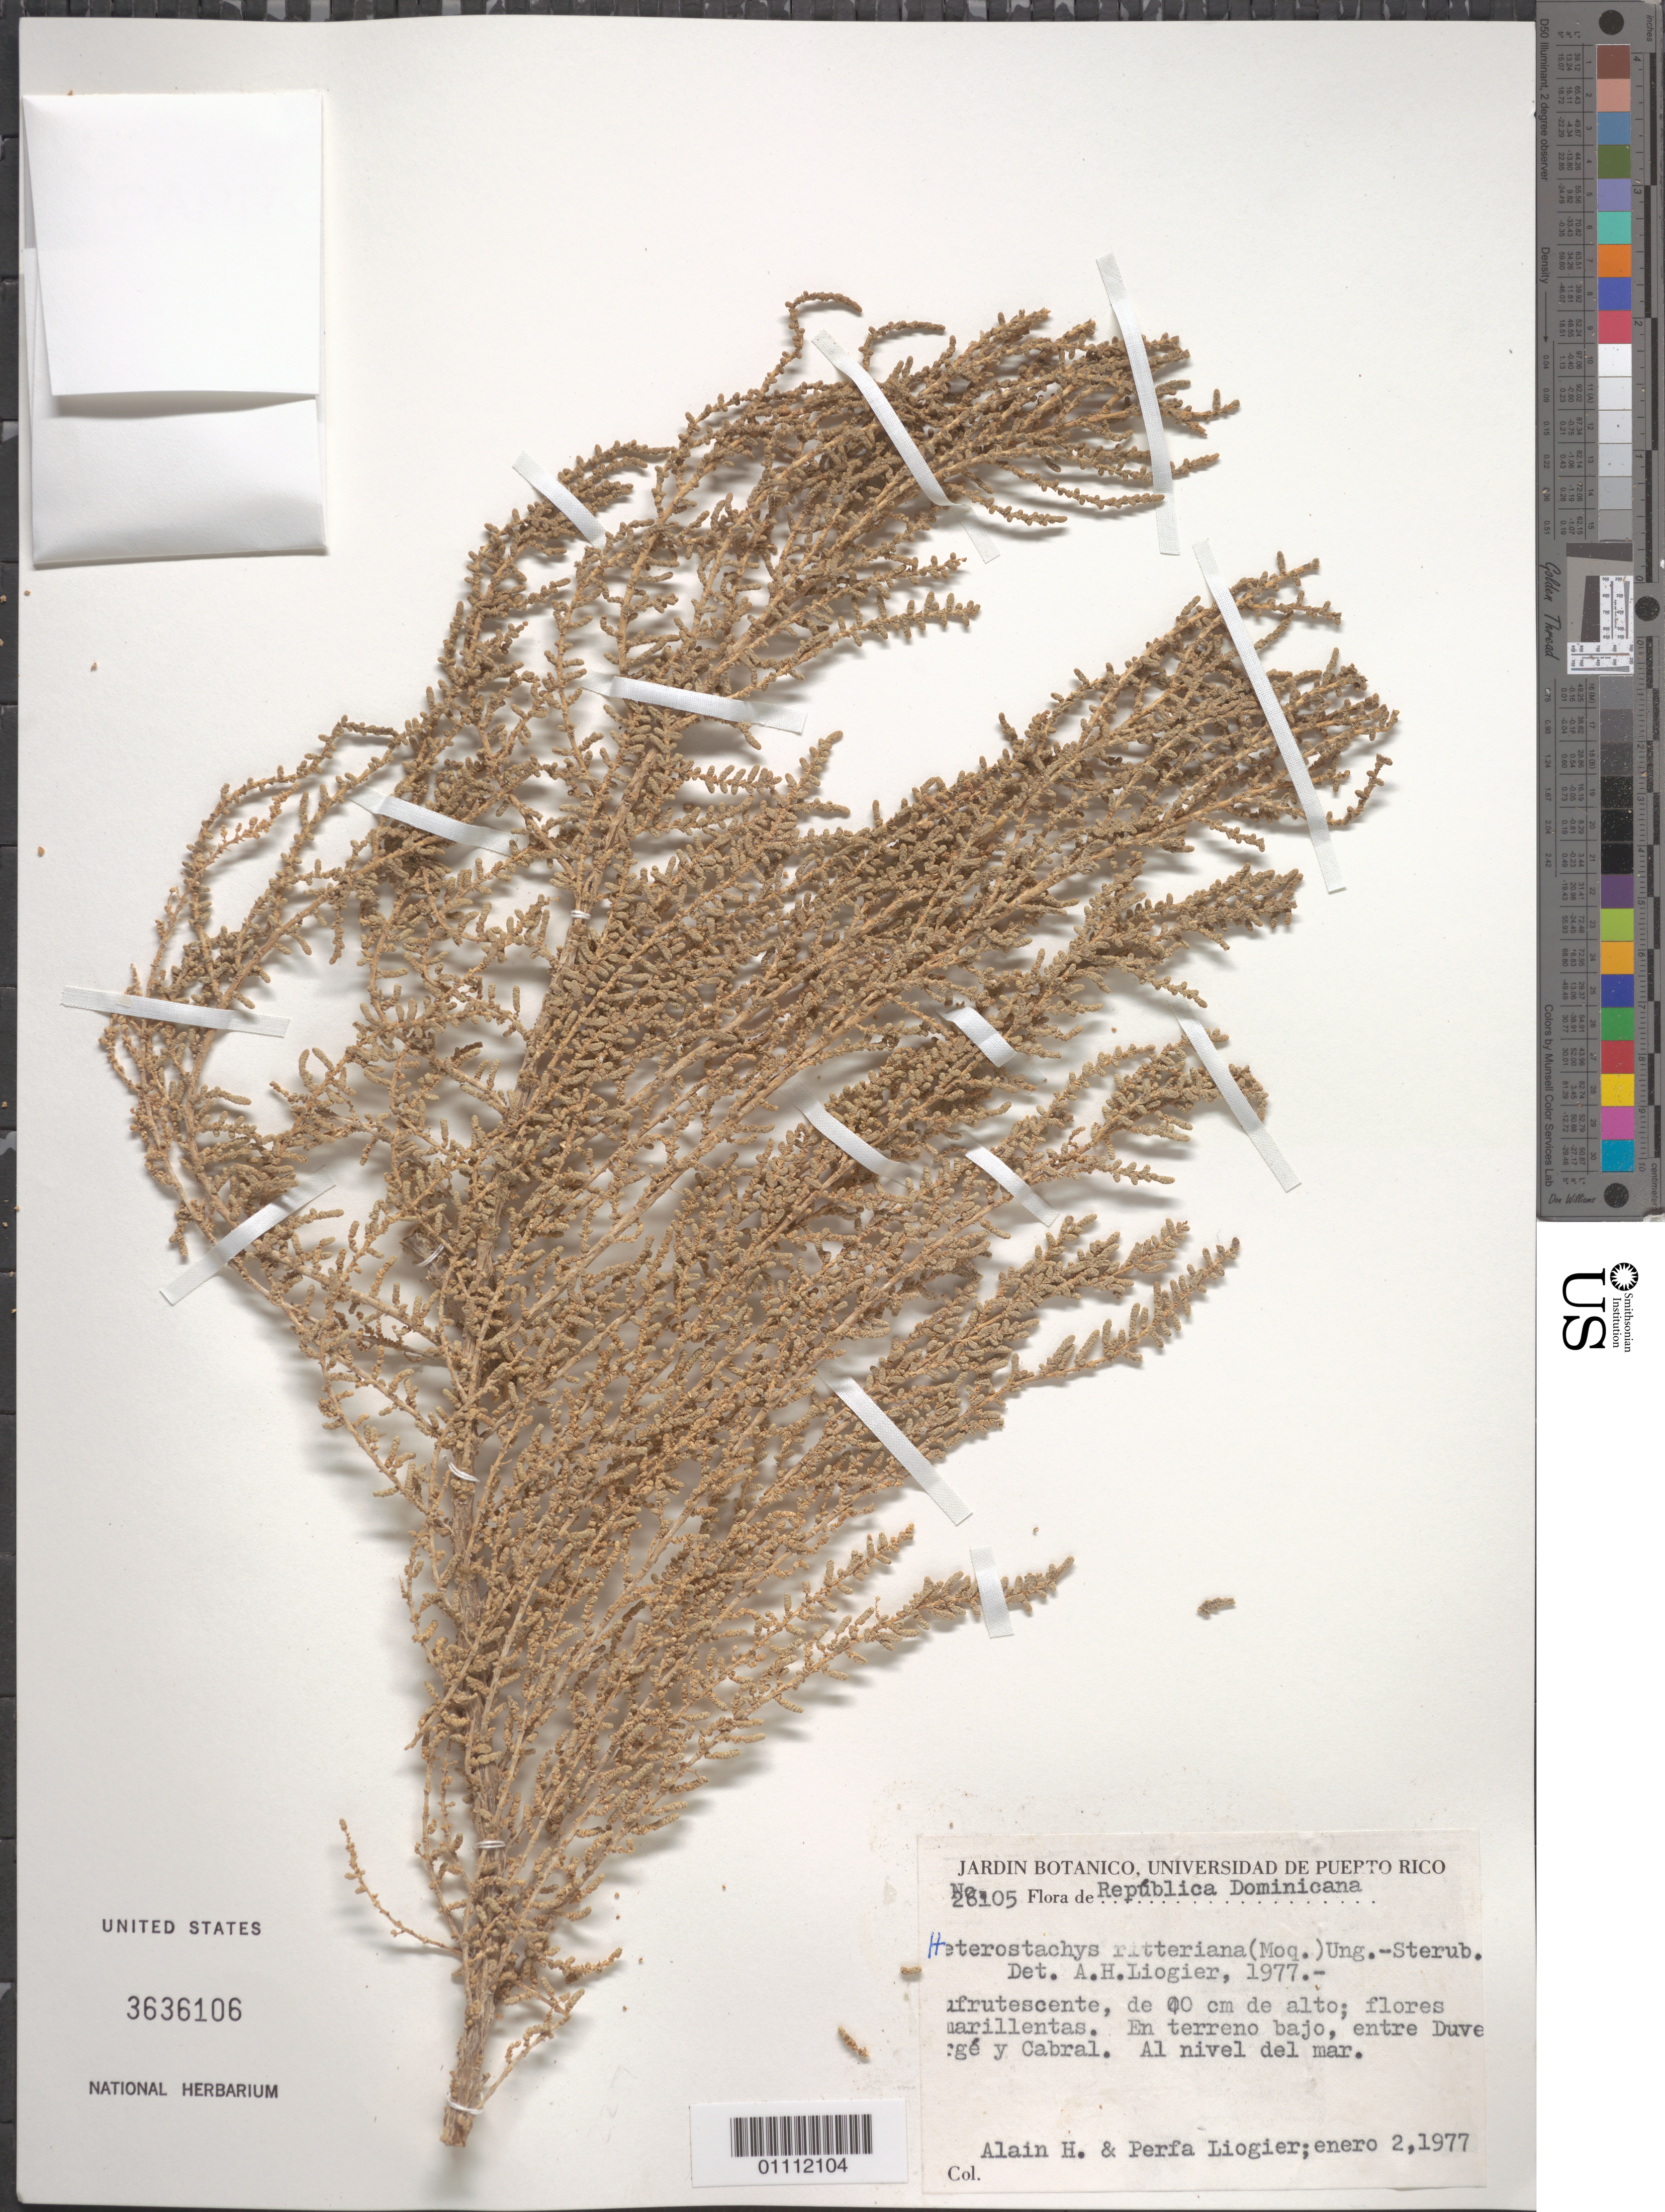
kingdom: Plantae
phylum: Tracheophyta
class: Magnoliopsida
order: Caryophyllales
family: Amaranthaceae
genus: Heterostachys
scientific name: Heterostachys ritteriana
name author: (Moq.) Ung.-Sternb.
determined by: Liogier, Alain H.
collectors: A. H. Liogier & M. P. Liogier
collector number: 26105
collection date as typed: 02 Jan 1977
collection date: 1977-01-02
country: Dominican Republic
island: Hispaniola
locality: Entre Duvegé y Cabral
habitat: En terreno bajo, al nivel del mar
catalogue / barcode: US 3636106